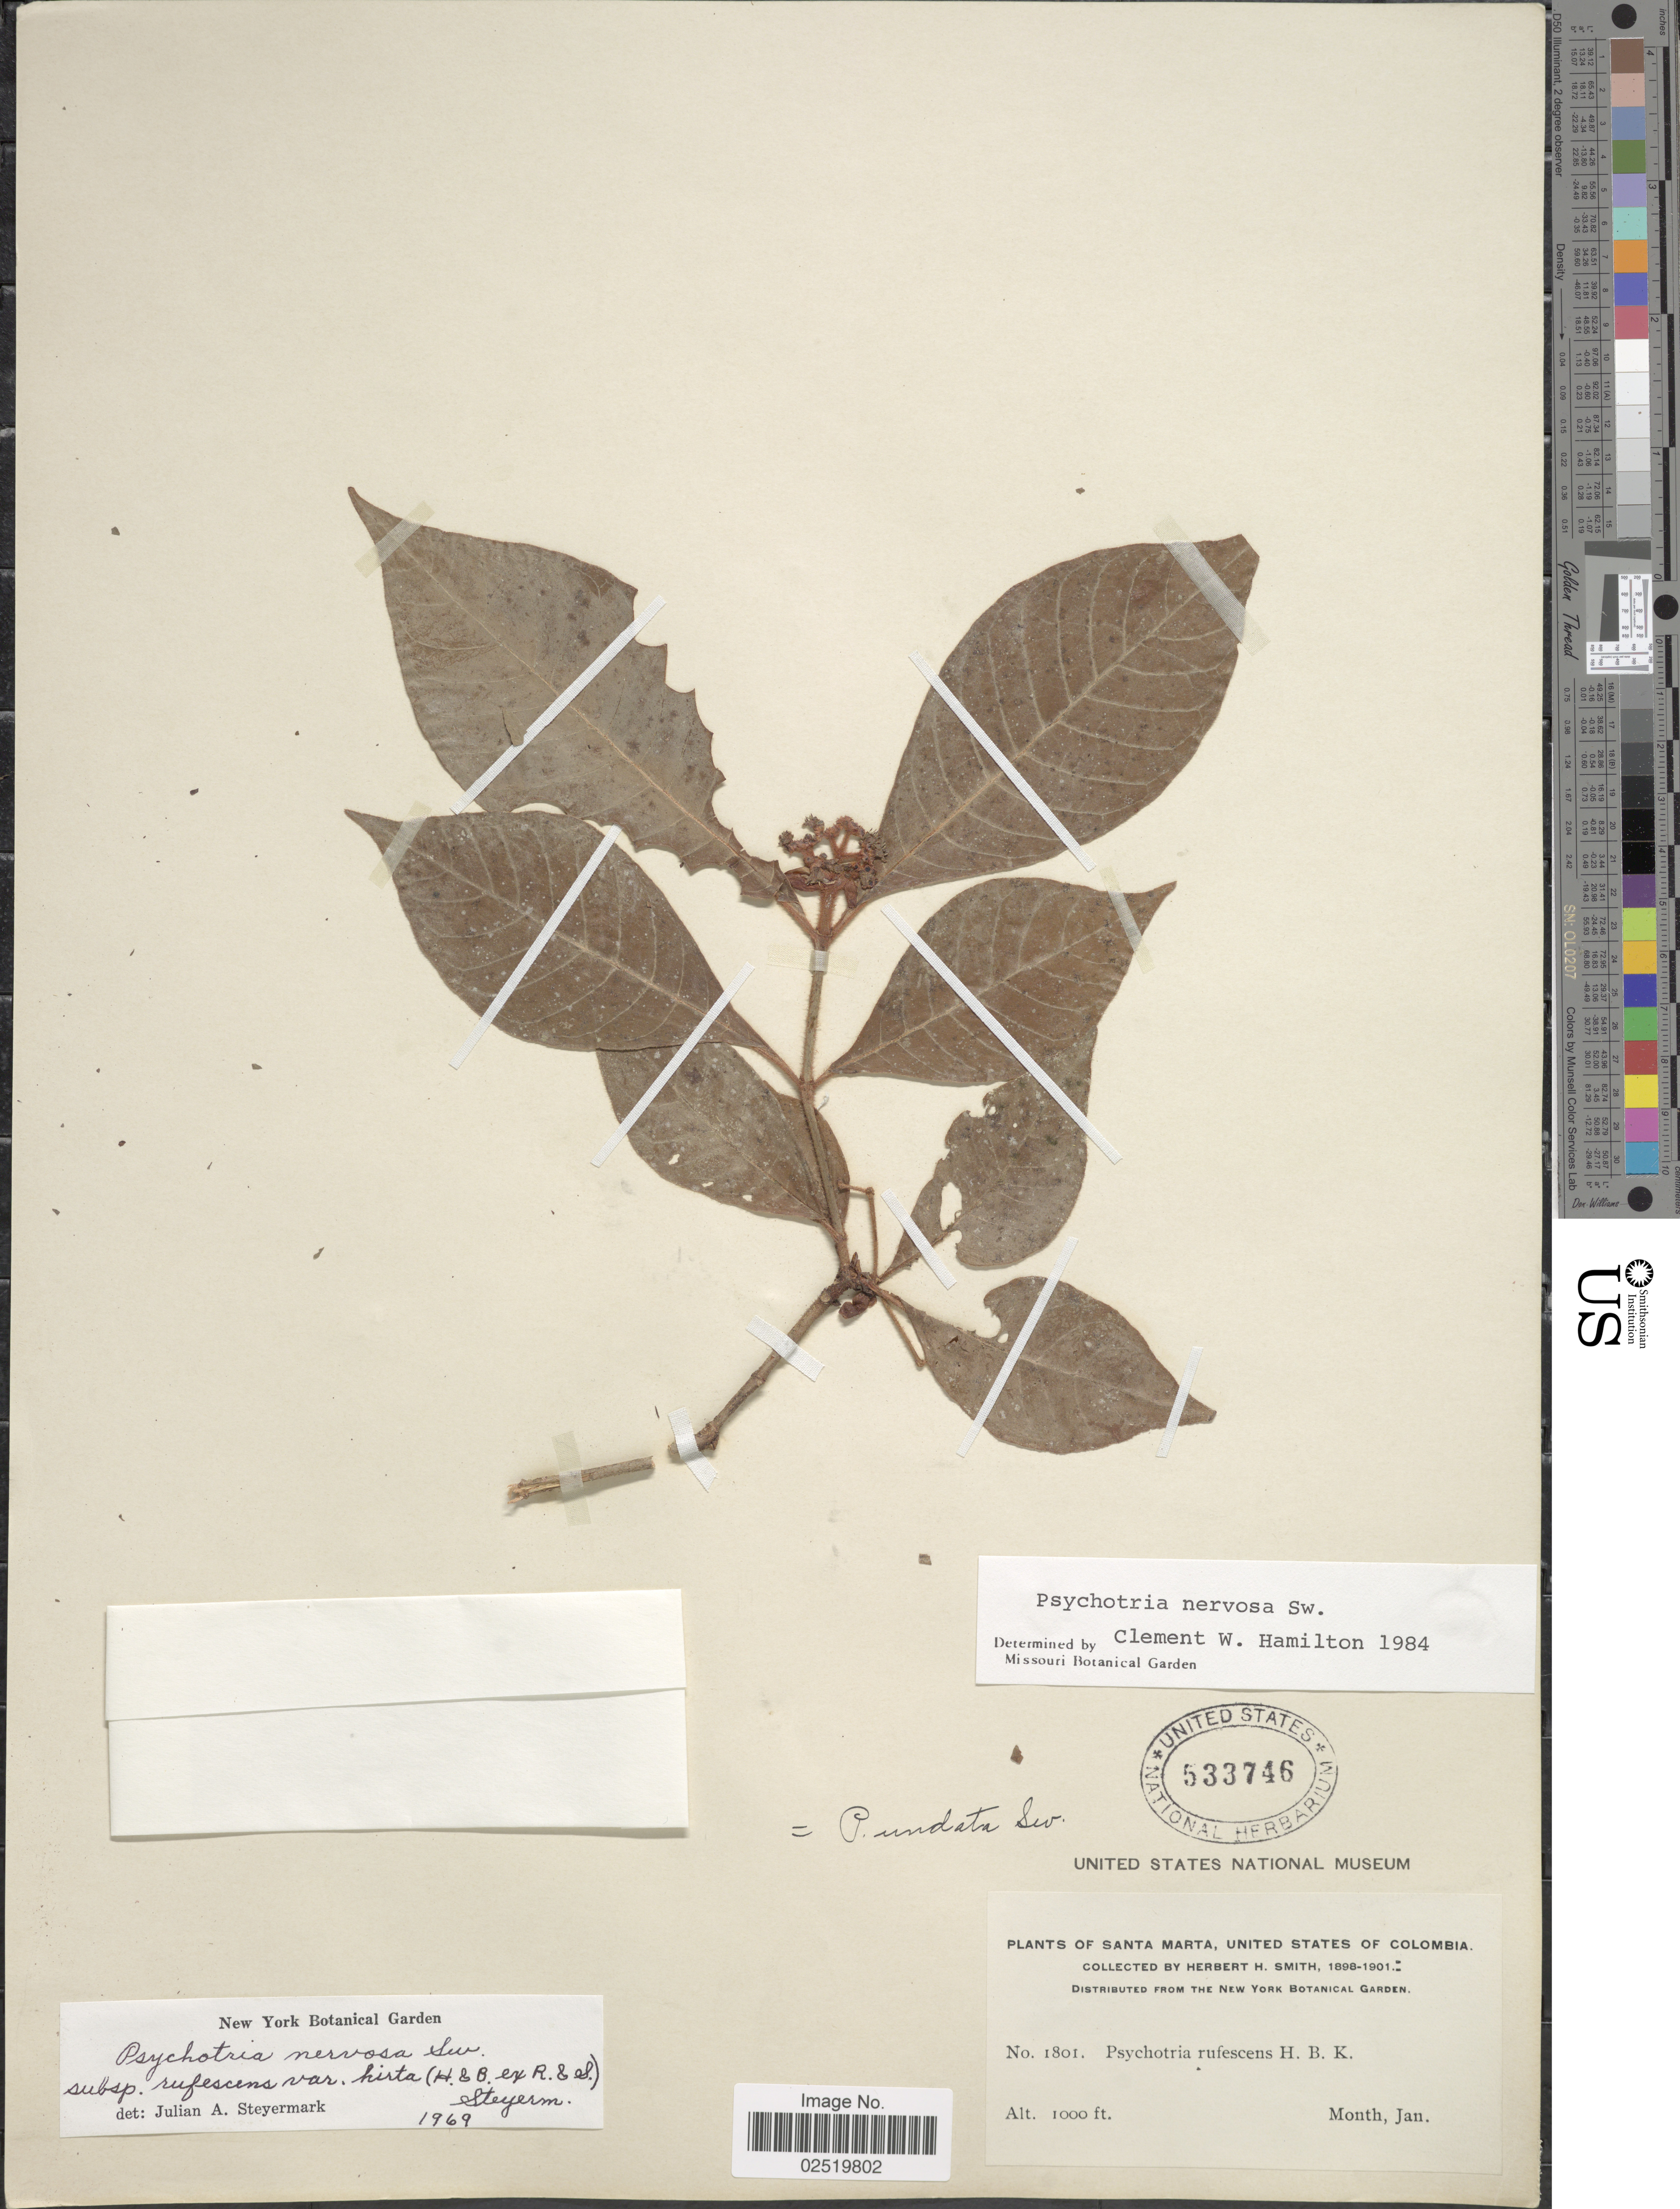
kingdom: Plantae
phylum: Tracheophyta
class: Magnoliopsida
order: Gentianales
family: Rubiaceae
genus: Psychotria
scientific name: Psychotria nervosa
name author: Sw.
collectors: Herbert H. Smith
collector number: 1801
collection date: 1898-01/1901-01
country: Colombia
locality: Santa Marta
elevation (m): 305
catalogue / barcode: US 533746